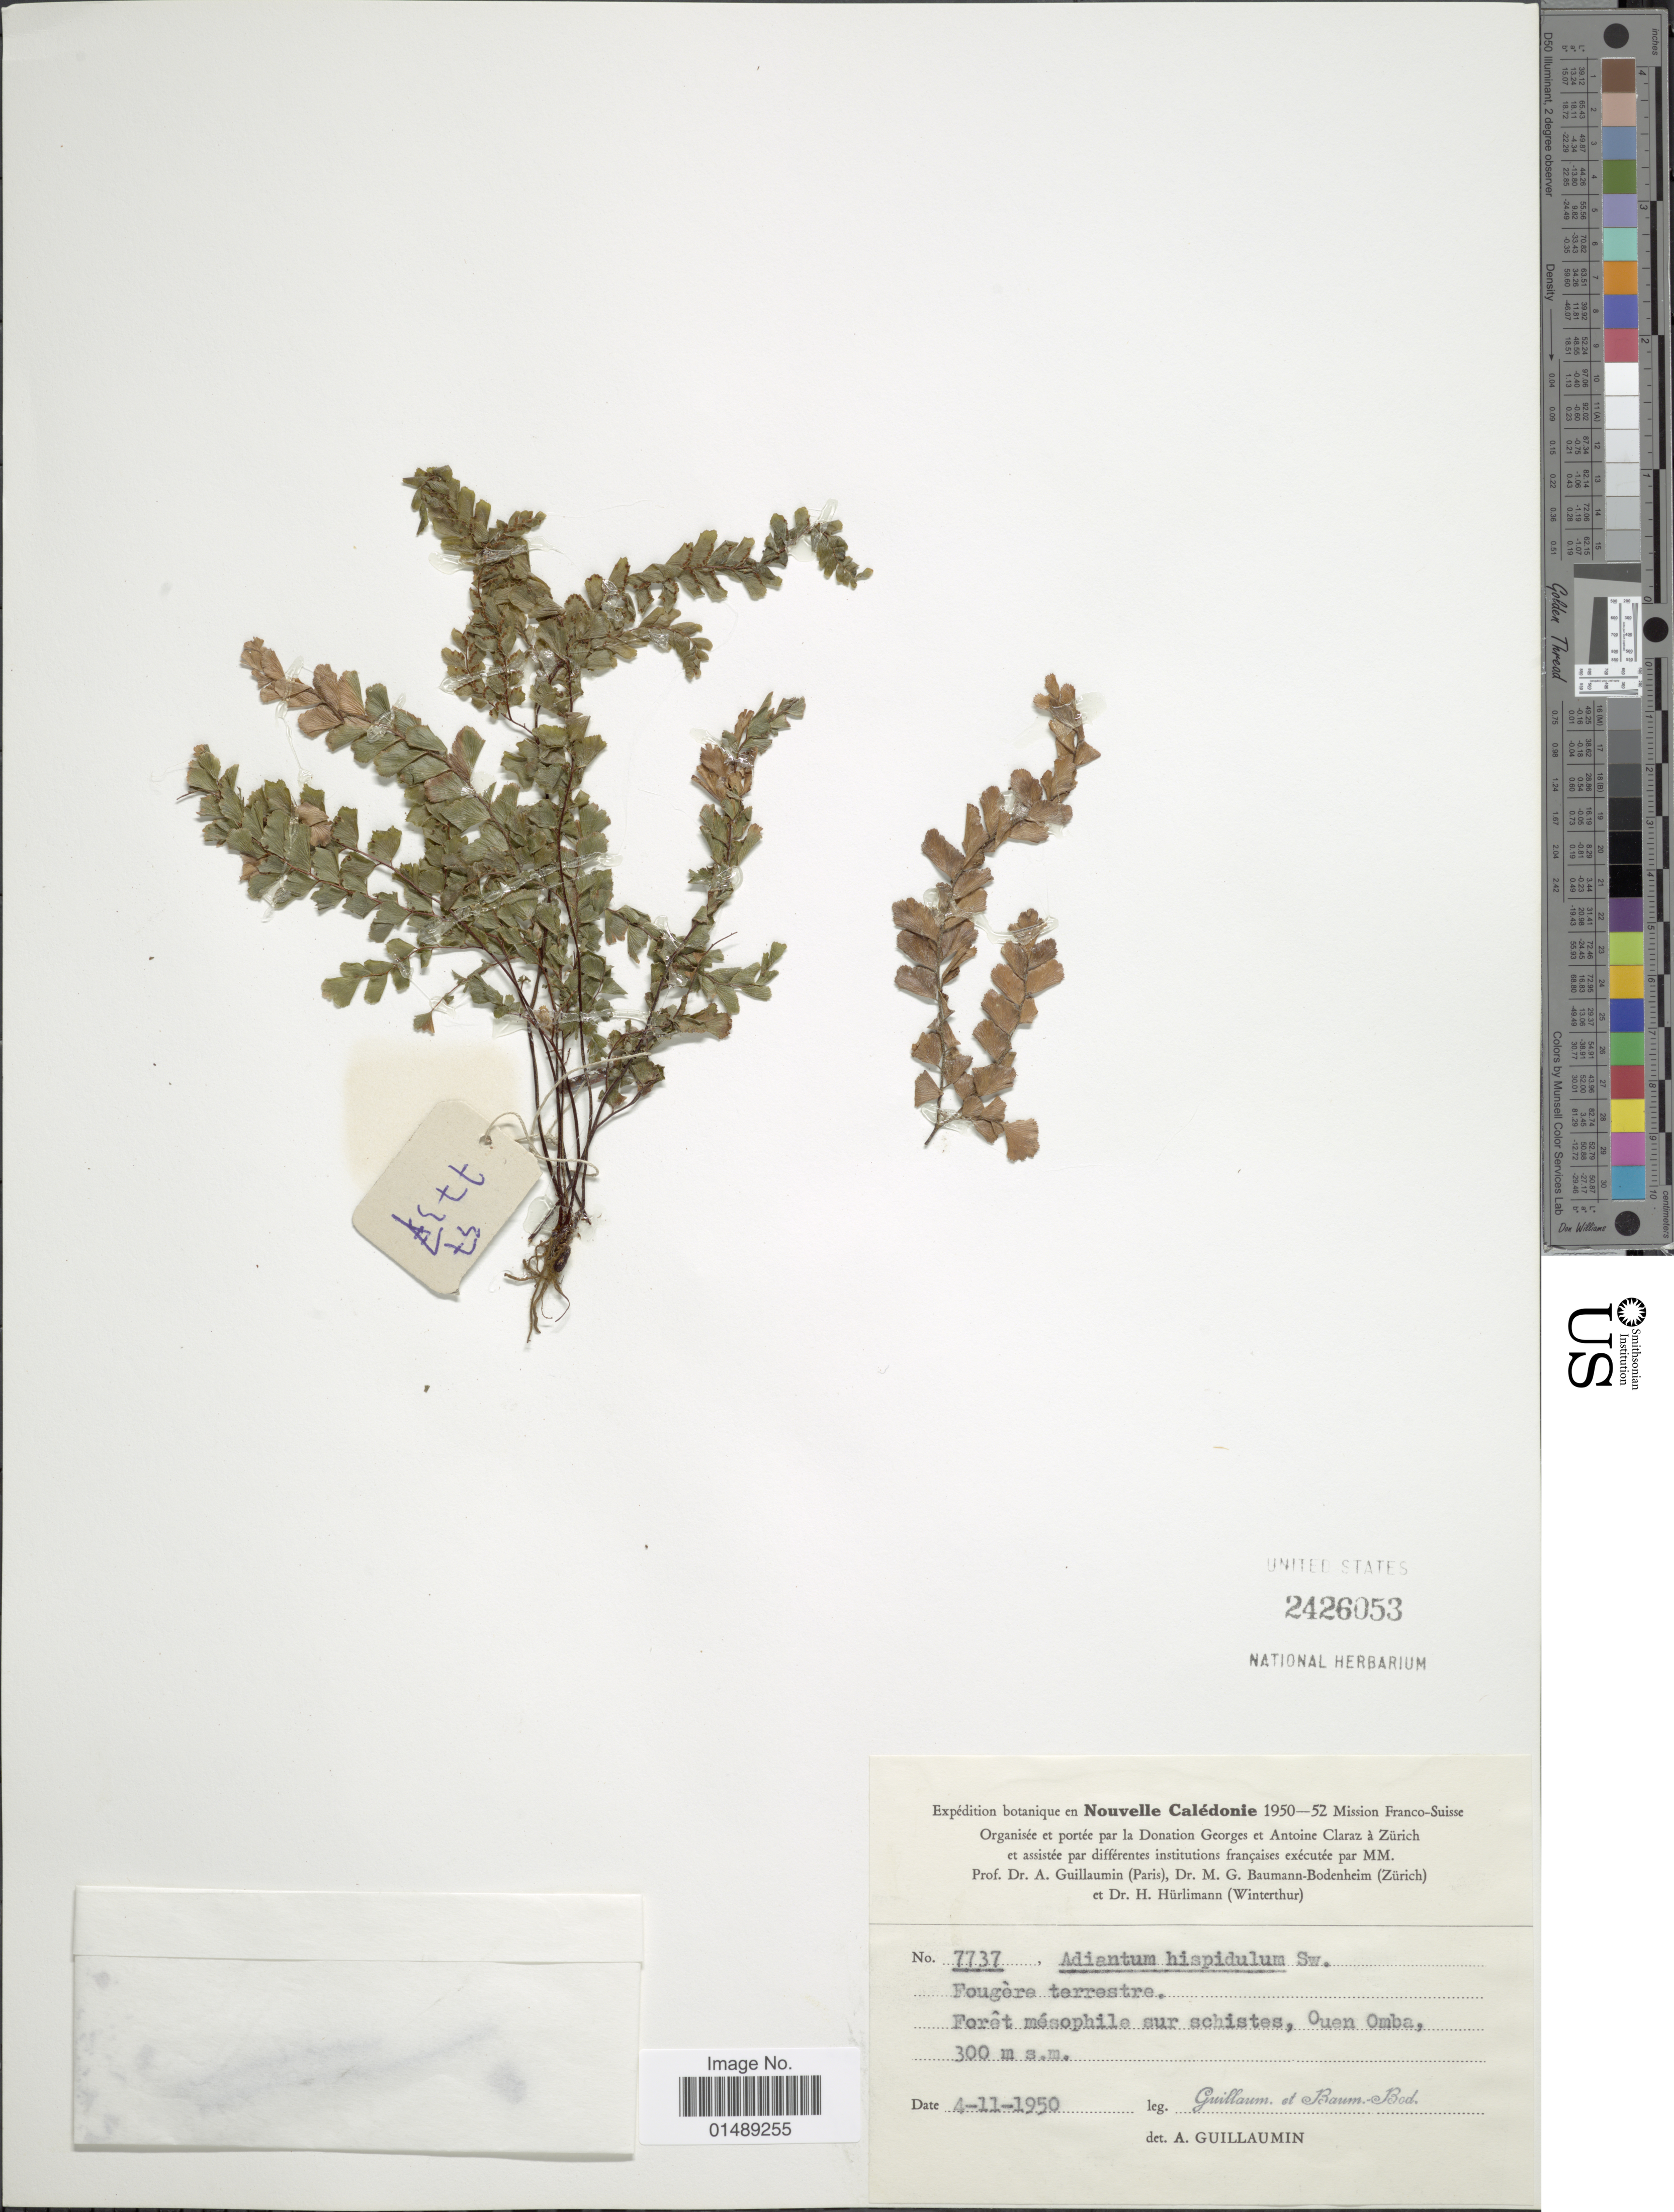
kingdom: Plantae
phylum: Tracheophyta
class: Polypodiopsida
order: Polypodiales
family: Pteridaceae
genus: Adiantum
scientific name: Adiantum hispidulum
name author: Sw.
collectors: A. Guillaumin & M. G. Baumann-Bodenheim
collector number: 7737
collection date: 1950-11-04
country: New Caledonia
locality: New Caledonia, Fougere terrestre, Foret mesophile sur schistes, Ouen Omba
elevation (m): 300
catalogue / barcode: US 2426053